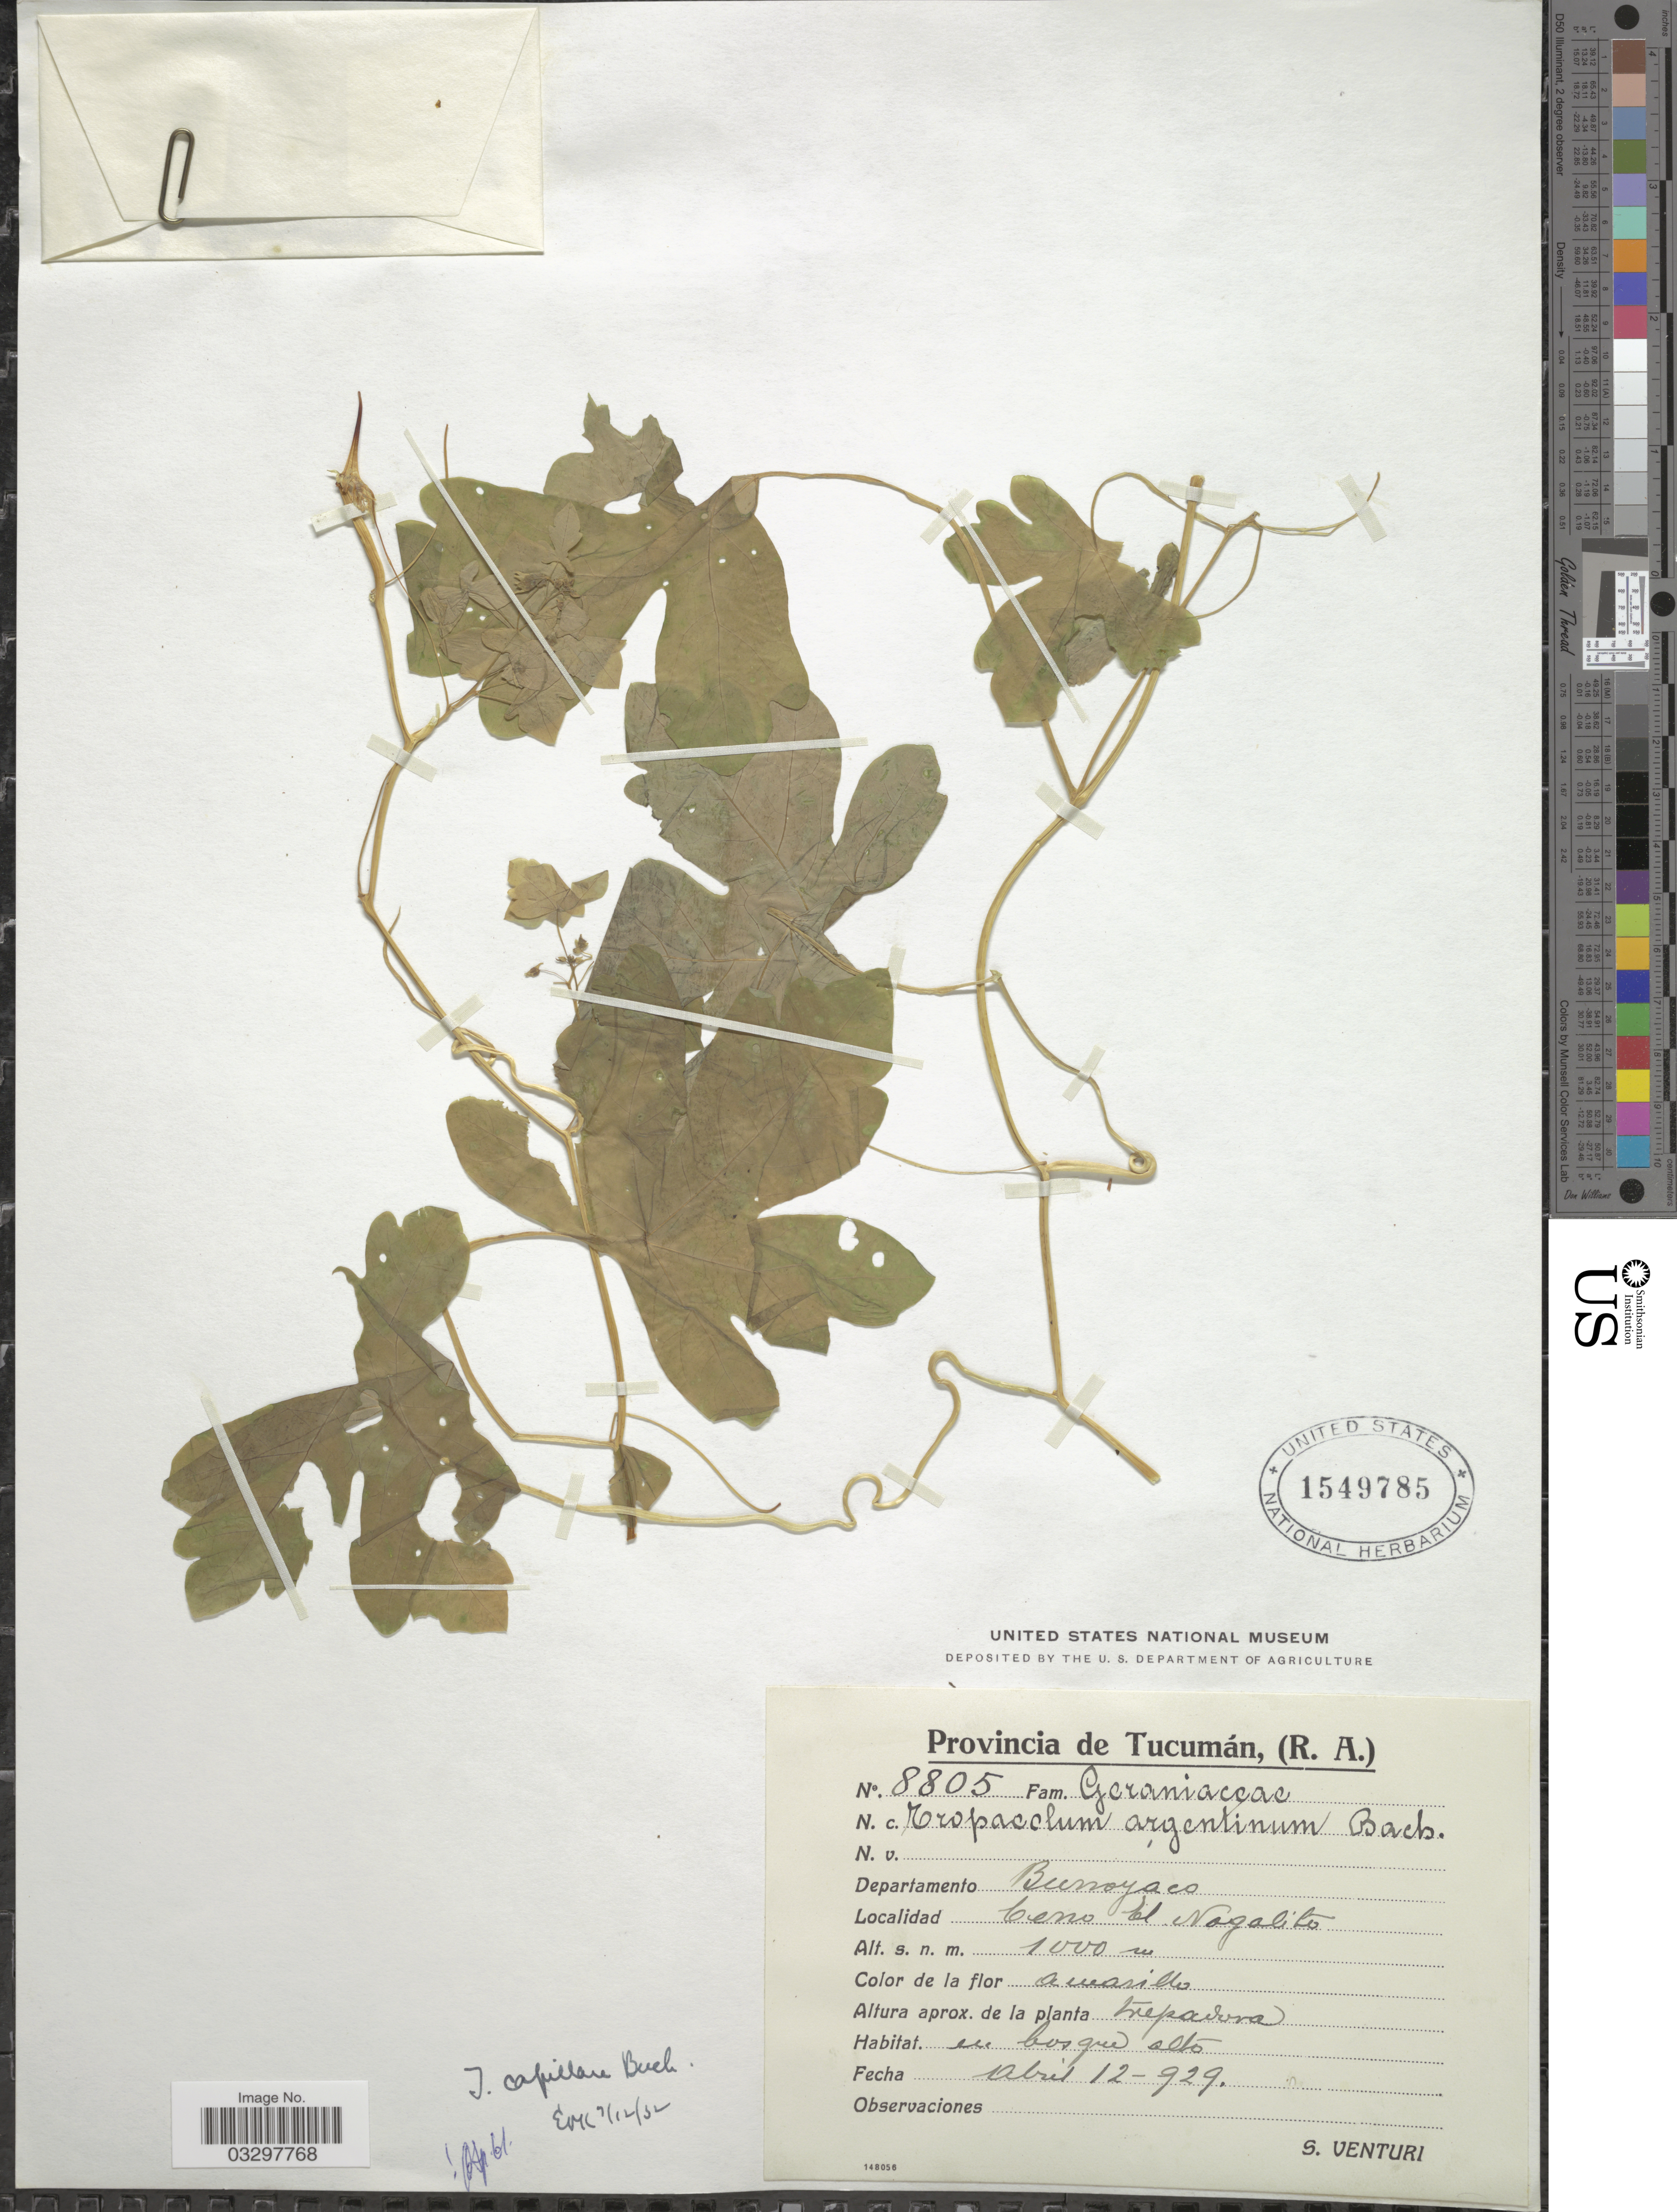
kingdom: Plantae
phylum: Tracheophyta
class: Magnoliopsida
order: Brassicales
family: Tropaeolaceae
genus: Tropaeolum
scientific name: Tropaeolum capillare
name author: Buchenau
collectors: S. Venturi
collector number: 8805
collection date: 1929-04-12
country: Argentina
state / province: Tucuman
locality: Provincia de Tucumán, (R.A.). Departamento Burroyaco. Cerro El Nogalito.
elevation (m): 1000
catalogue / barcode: US 1549785